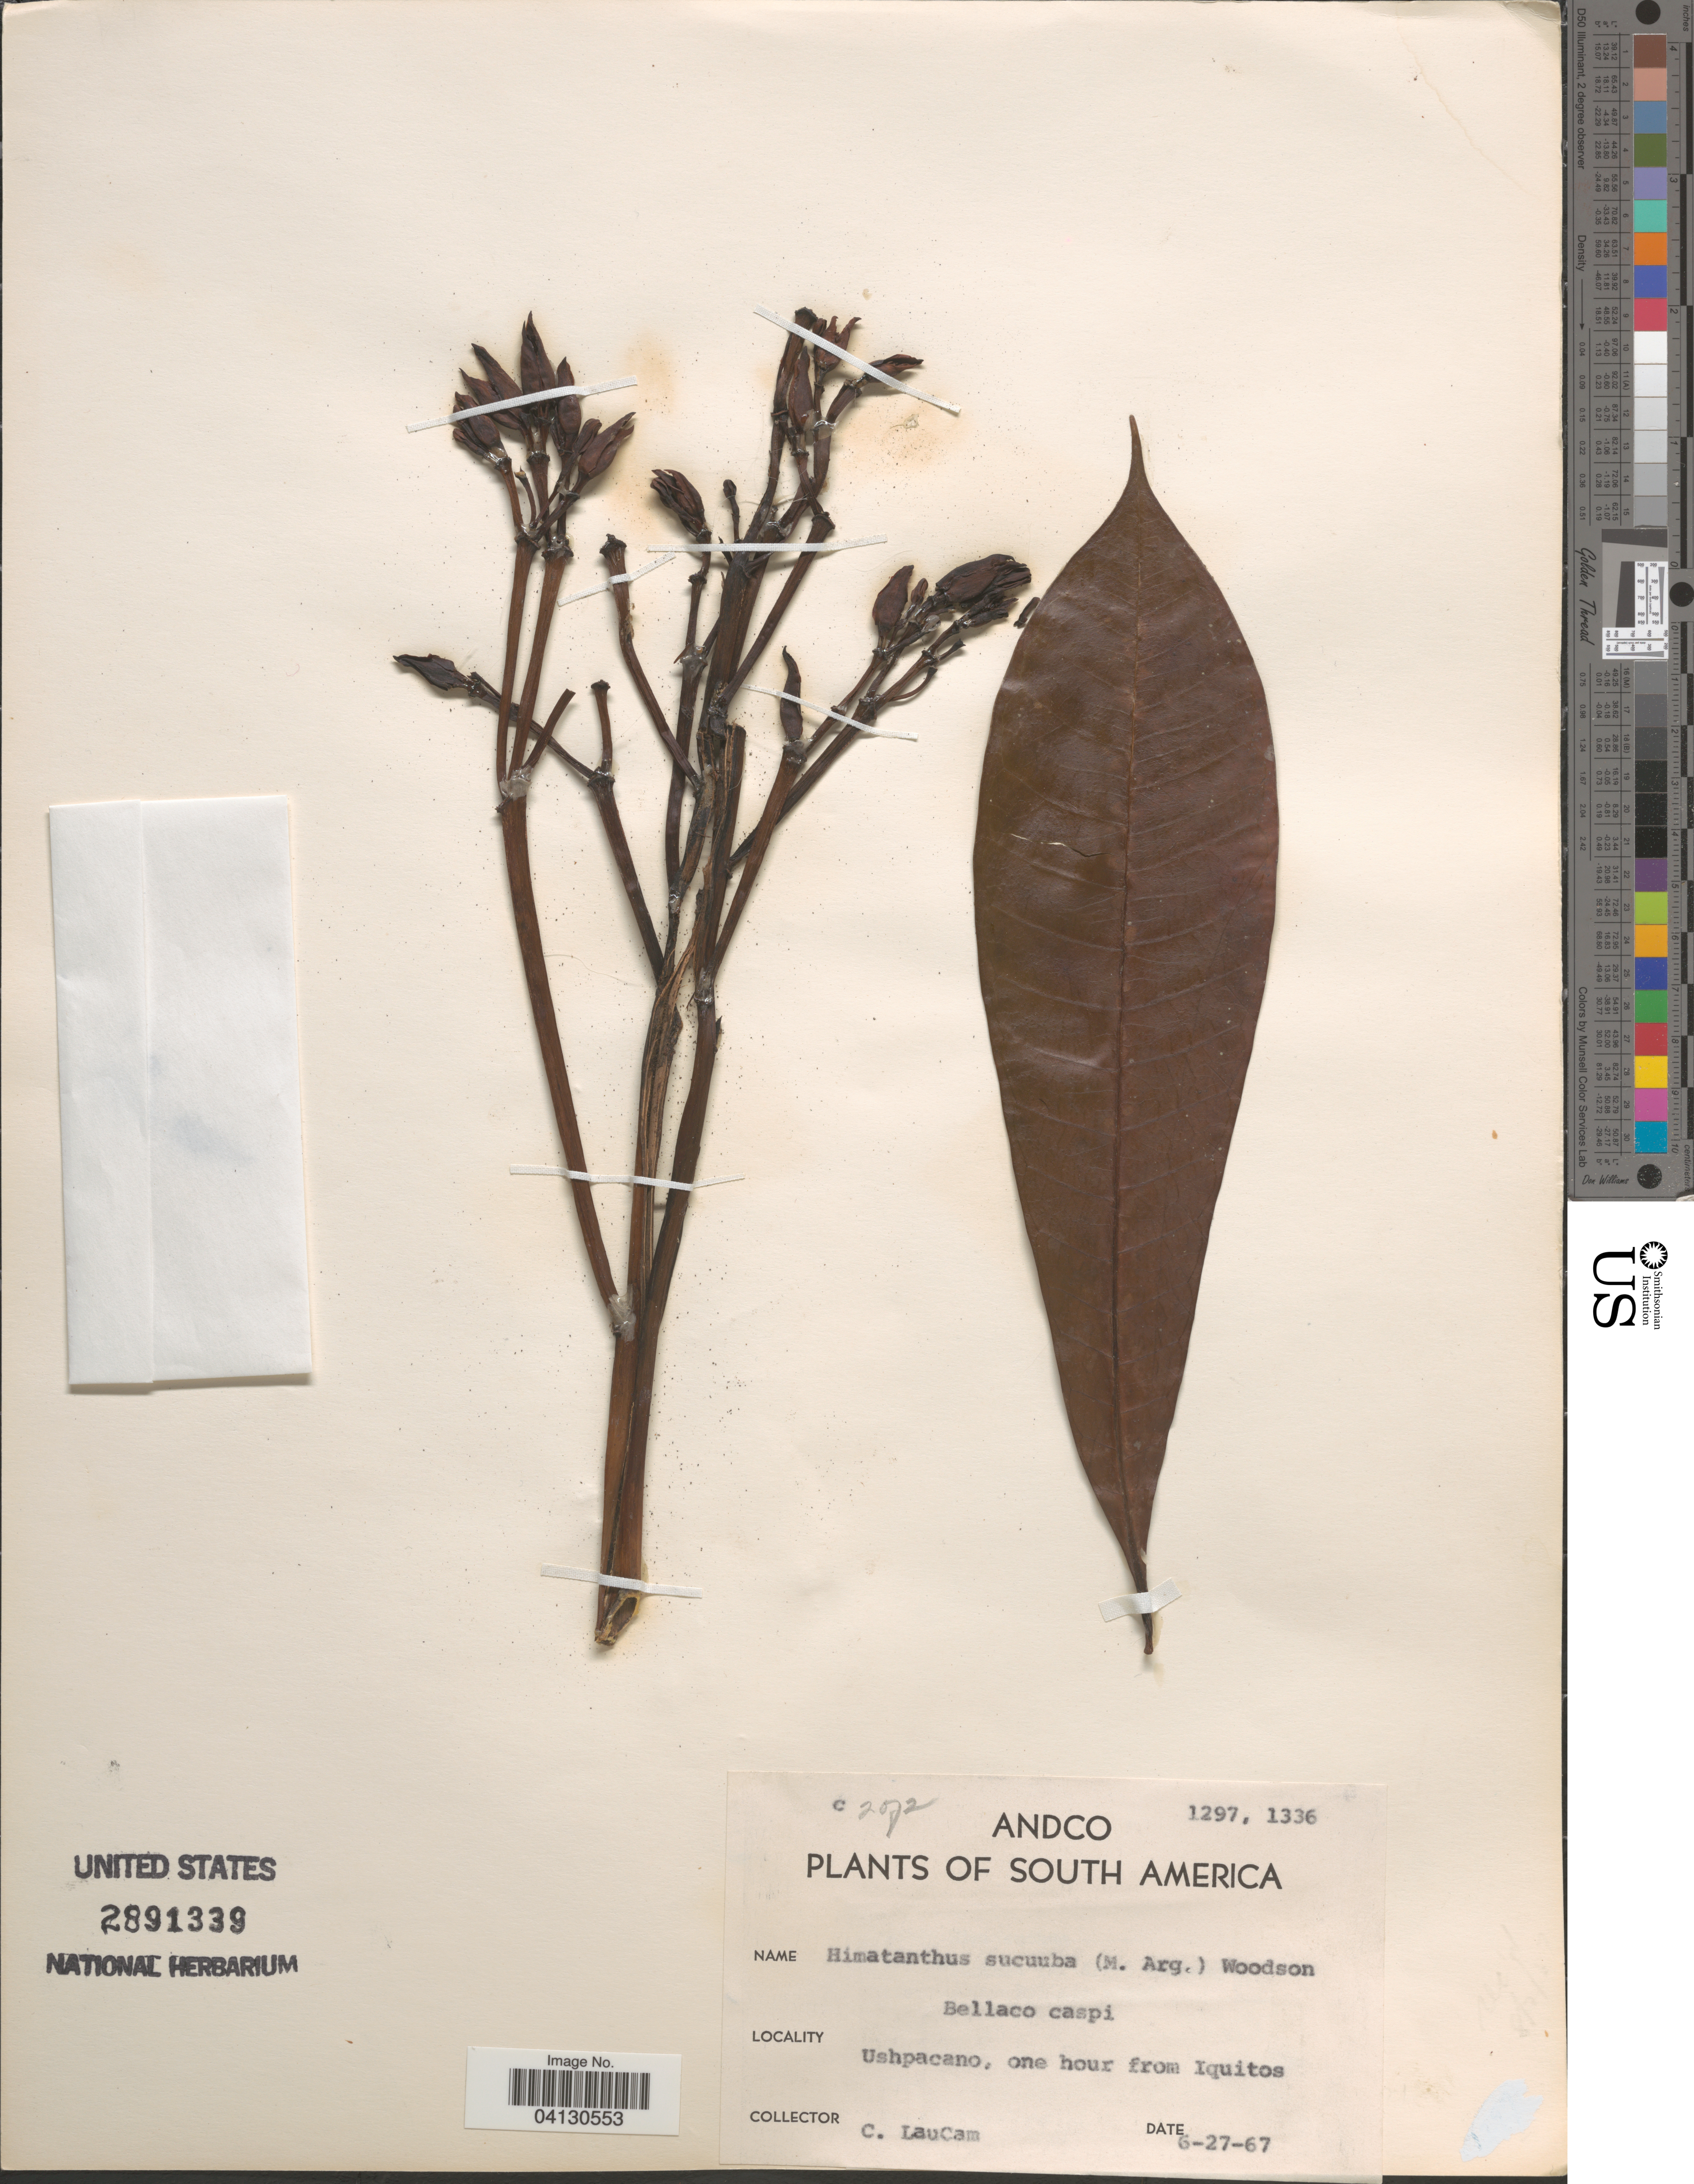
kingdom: Plantae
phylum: Tracheophyta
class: Magnoliopsida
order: Gentianales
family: Apocynaceae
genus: Himatanthus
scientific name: Himatanthus sucuuba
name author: (Spruce) Woodson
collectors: C. Laucam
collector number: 1297,1336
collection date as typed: Transcribed d/m/y: 27/6/67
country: Peru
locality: South America. Ushpacano, one hour from Iquitos.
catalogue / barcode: US 2891339